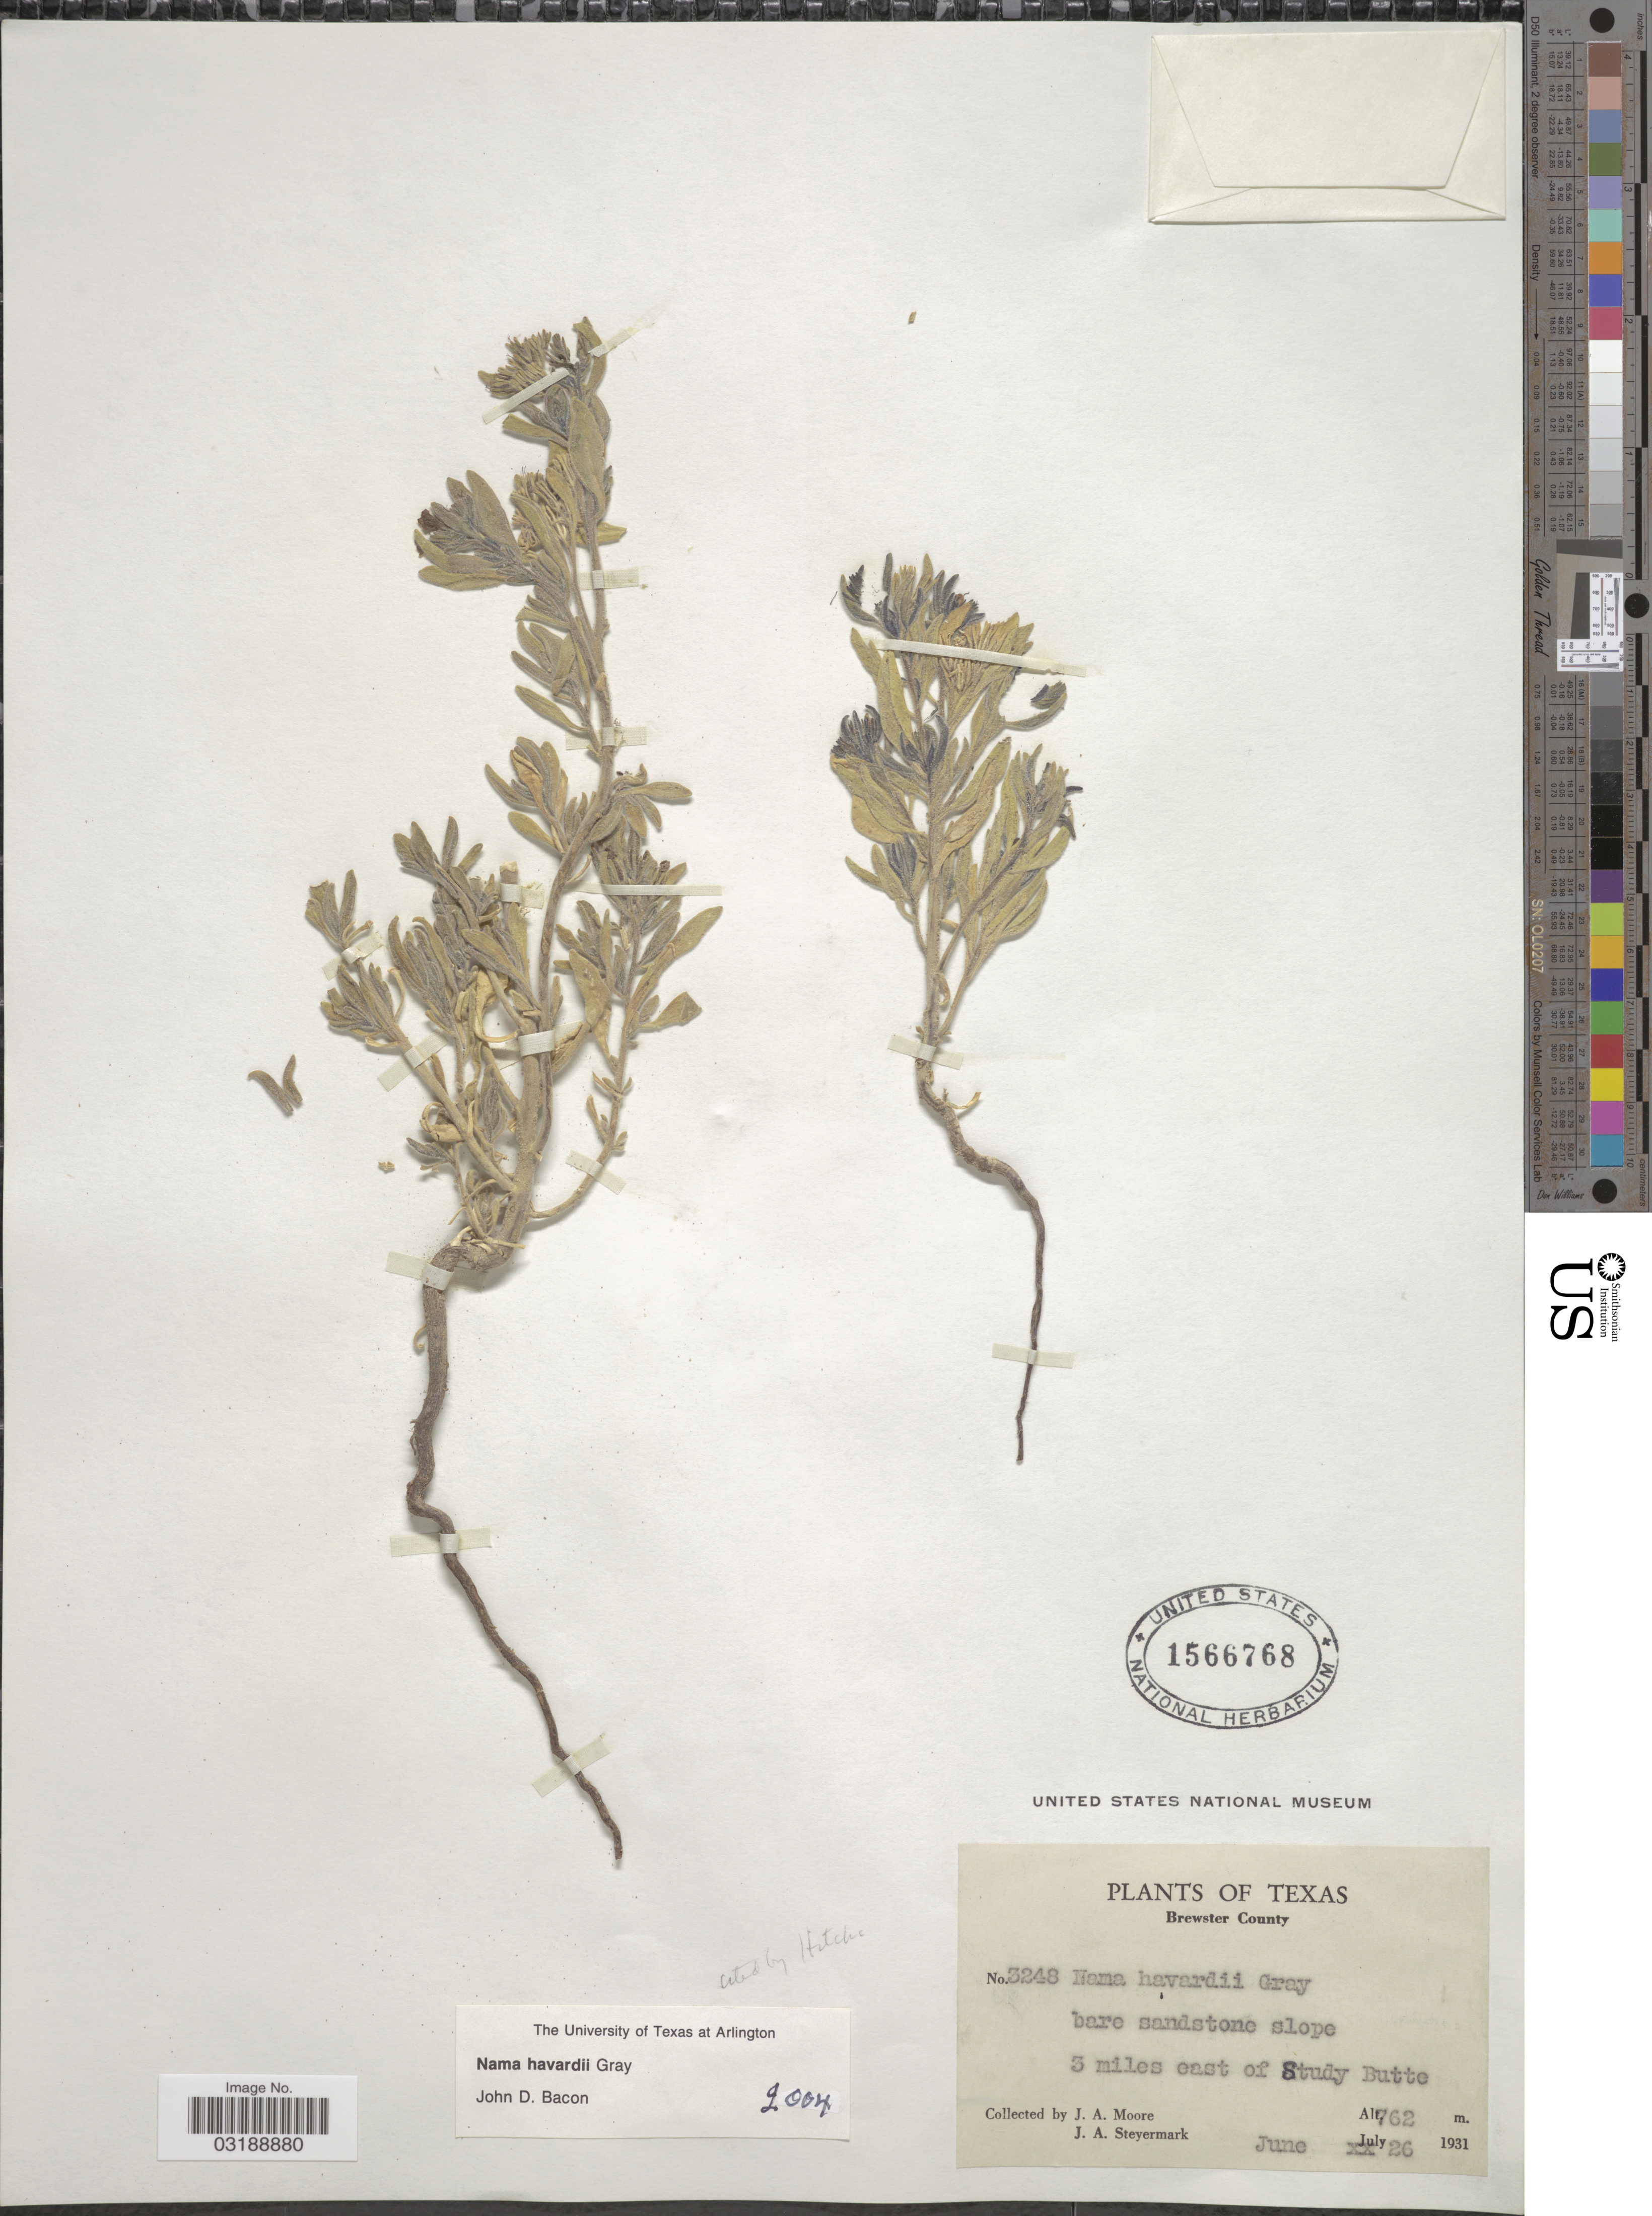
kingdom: Plantae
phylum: Tracheophyta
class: Magnoliopsida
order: Boraginales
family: Namaceae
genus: Nama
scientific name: Nama havardii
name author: A. Gray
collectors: J. A. Moore & J. Steyermark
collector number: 3248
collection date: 1931-06-26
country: United States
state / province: Texas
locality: Brewster County, 3 miles east of Study Butte.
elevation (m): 762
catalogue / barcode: US 1566768